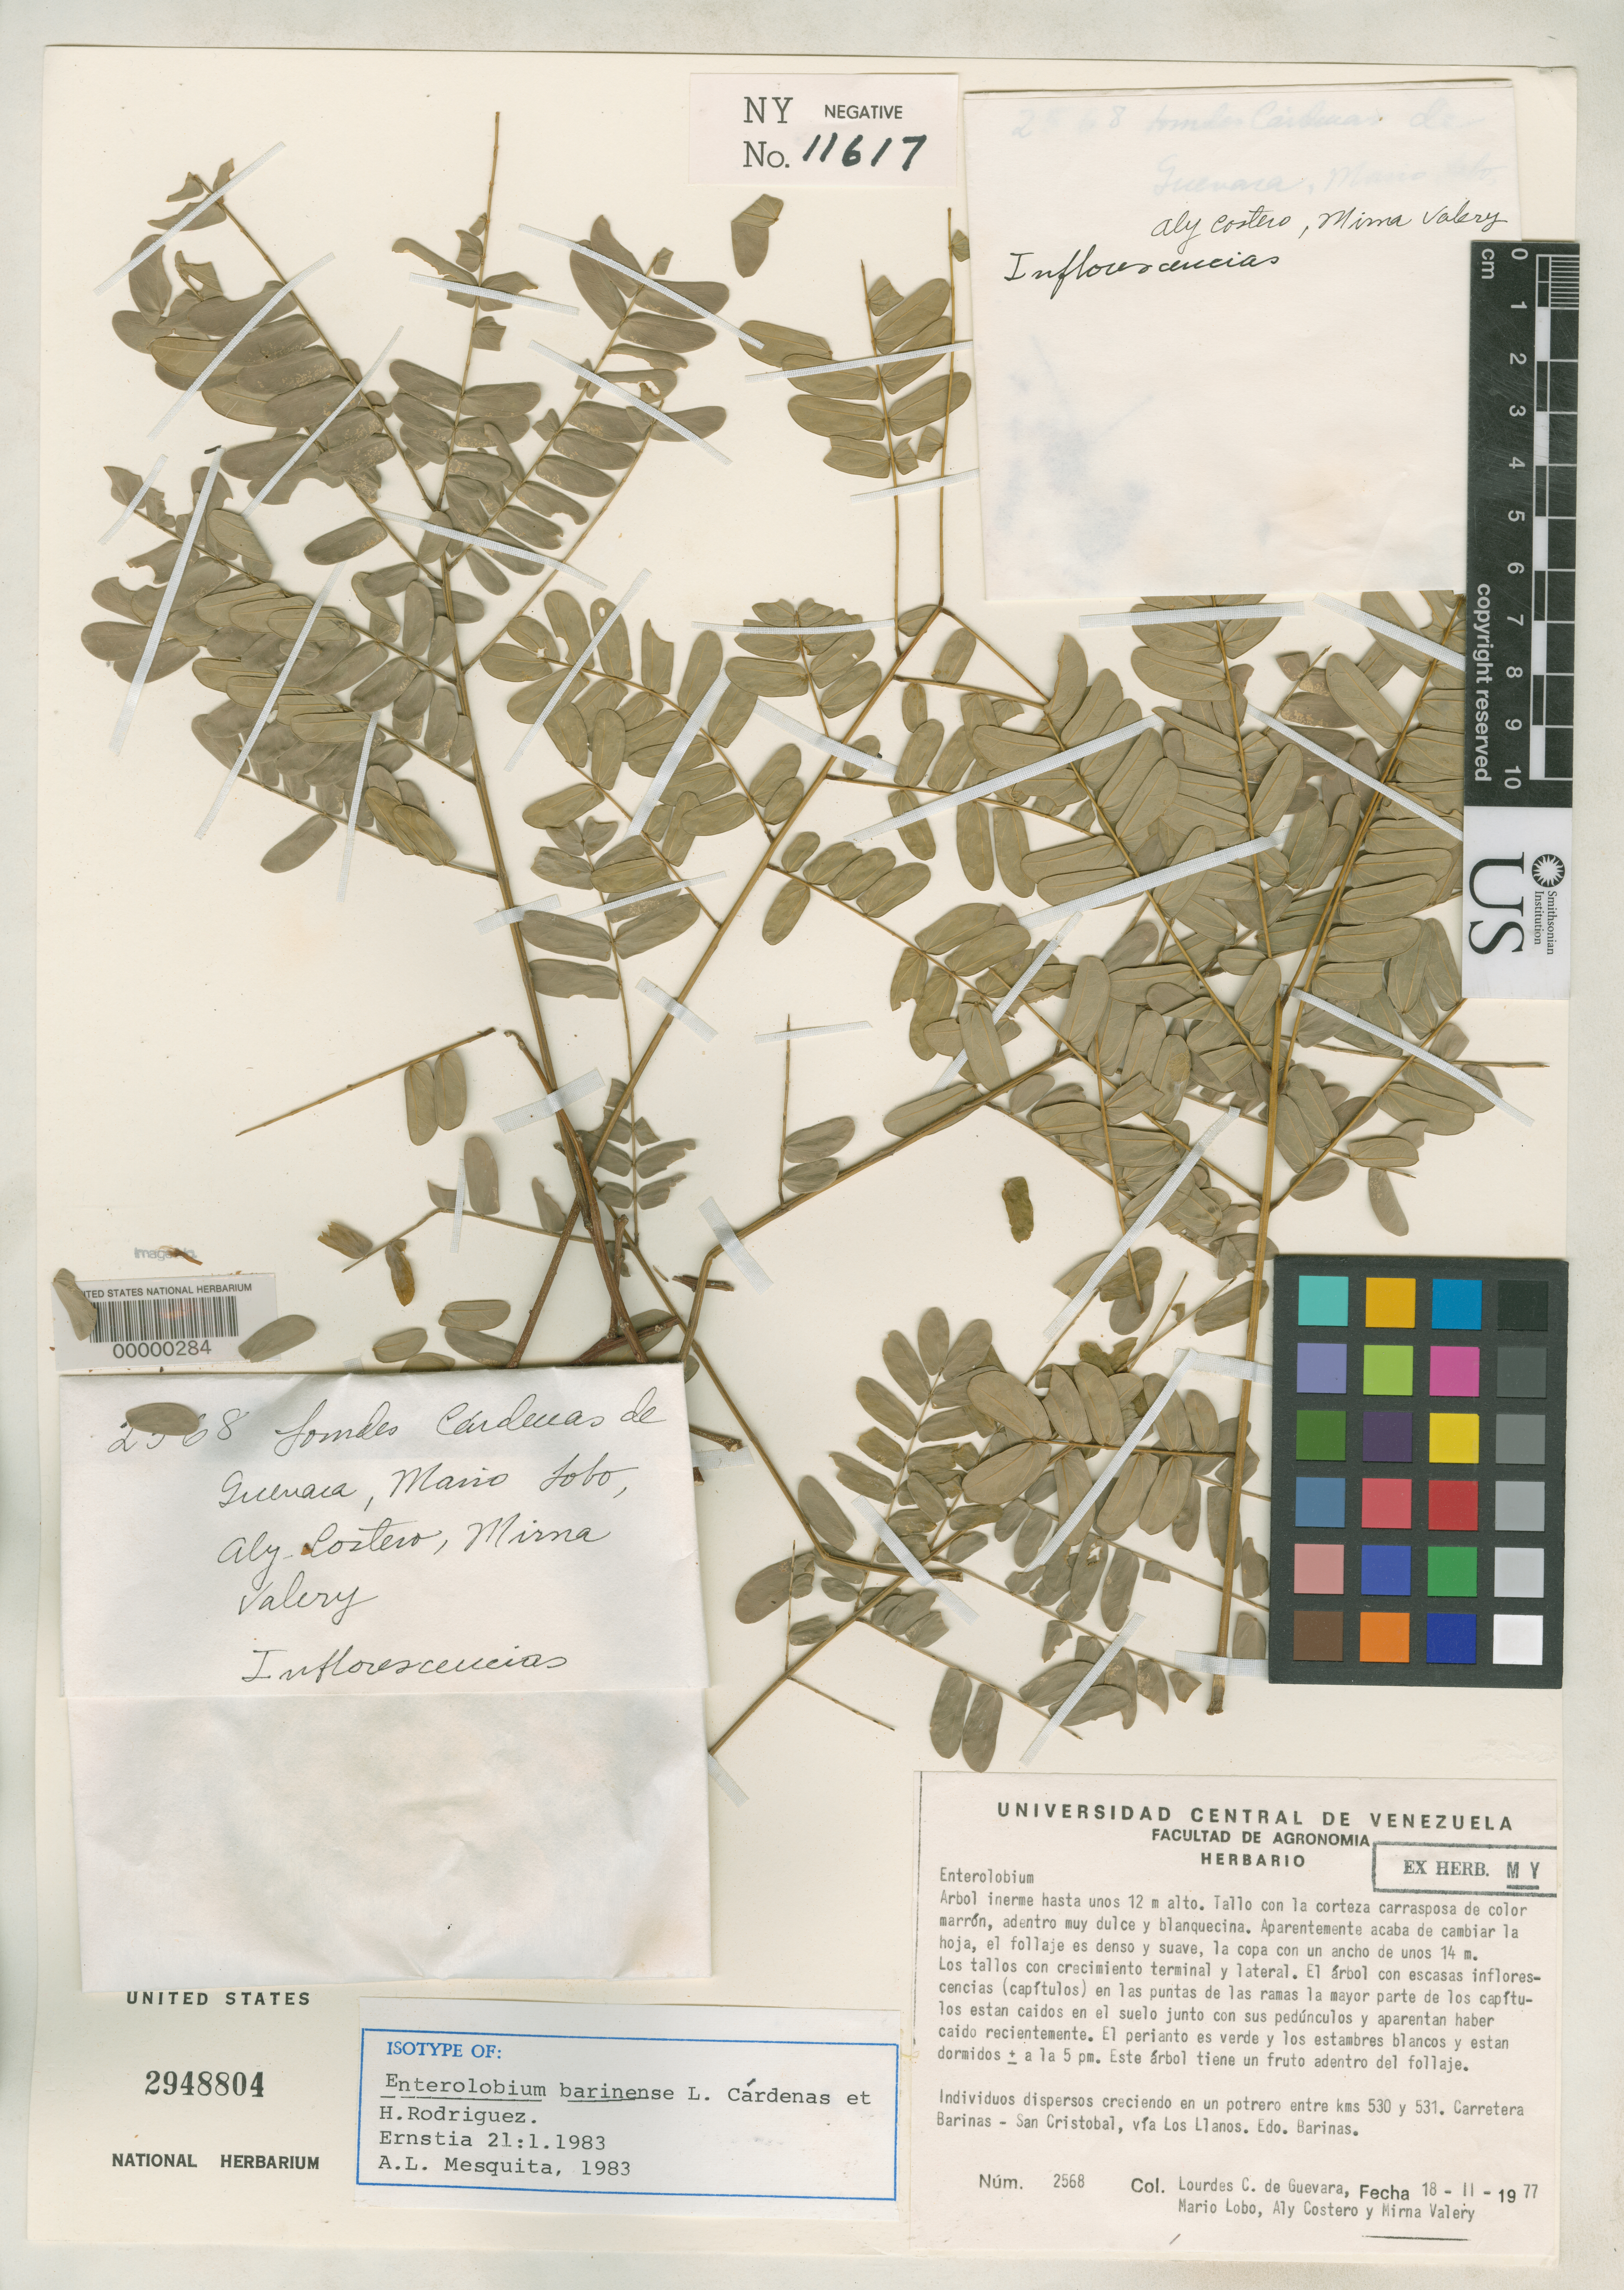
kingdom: Plantae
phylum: Tracheophyta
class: Magnoliopsida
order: Fabales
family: Fabaceae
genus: Enterolobium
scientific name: Enterolobium barinense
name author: L. Cárdenas & Rodr.-Carr.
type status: Isotype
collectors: A. E. Guevara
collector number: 2568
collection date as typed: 18 Feb 1977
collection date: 1977-02-18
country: Venezuela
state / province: Barinas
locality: Carretera Barinas San Cristobal, via Los Llanos, Barinas.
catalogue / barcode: US 2948804